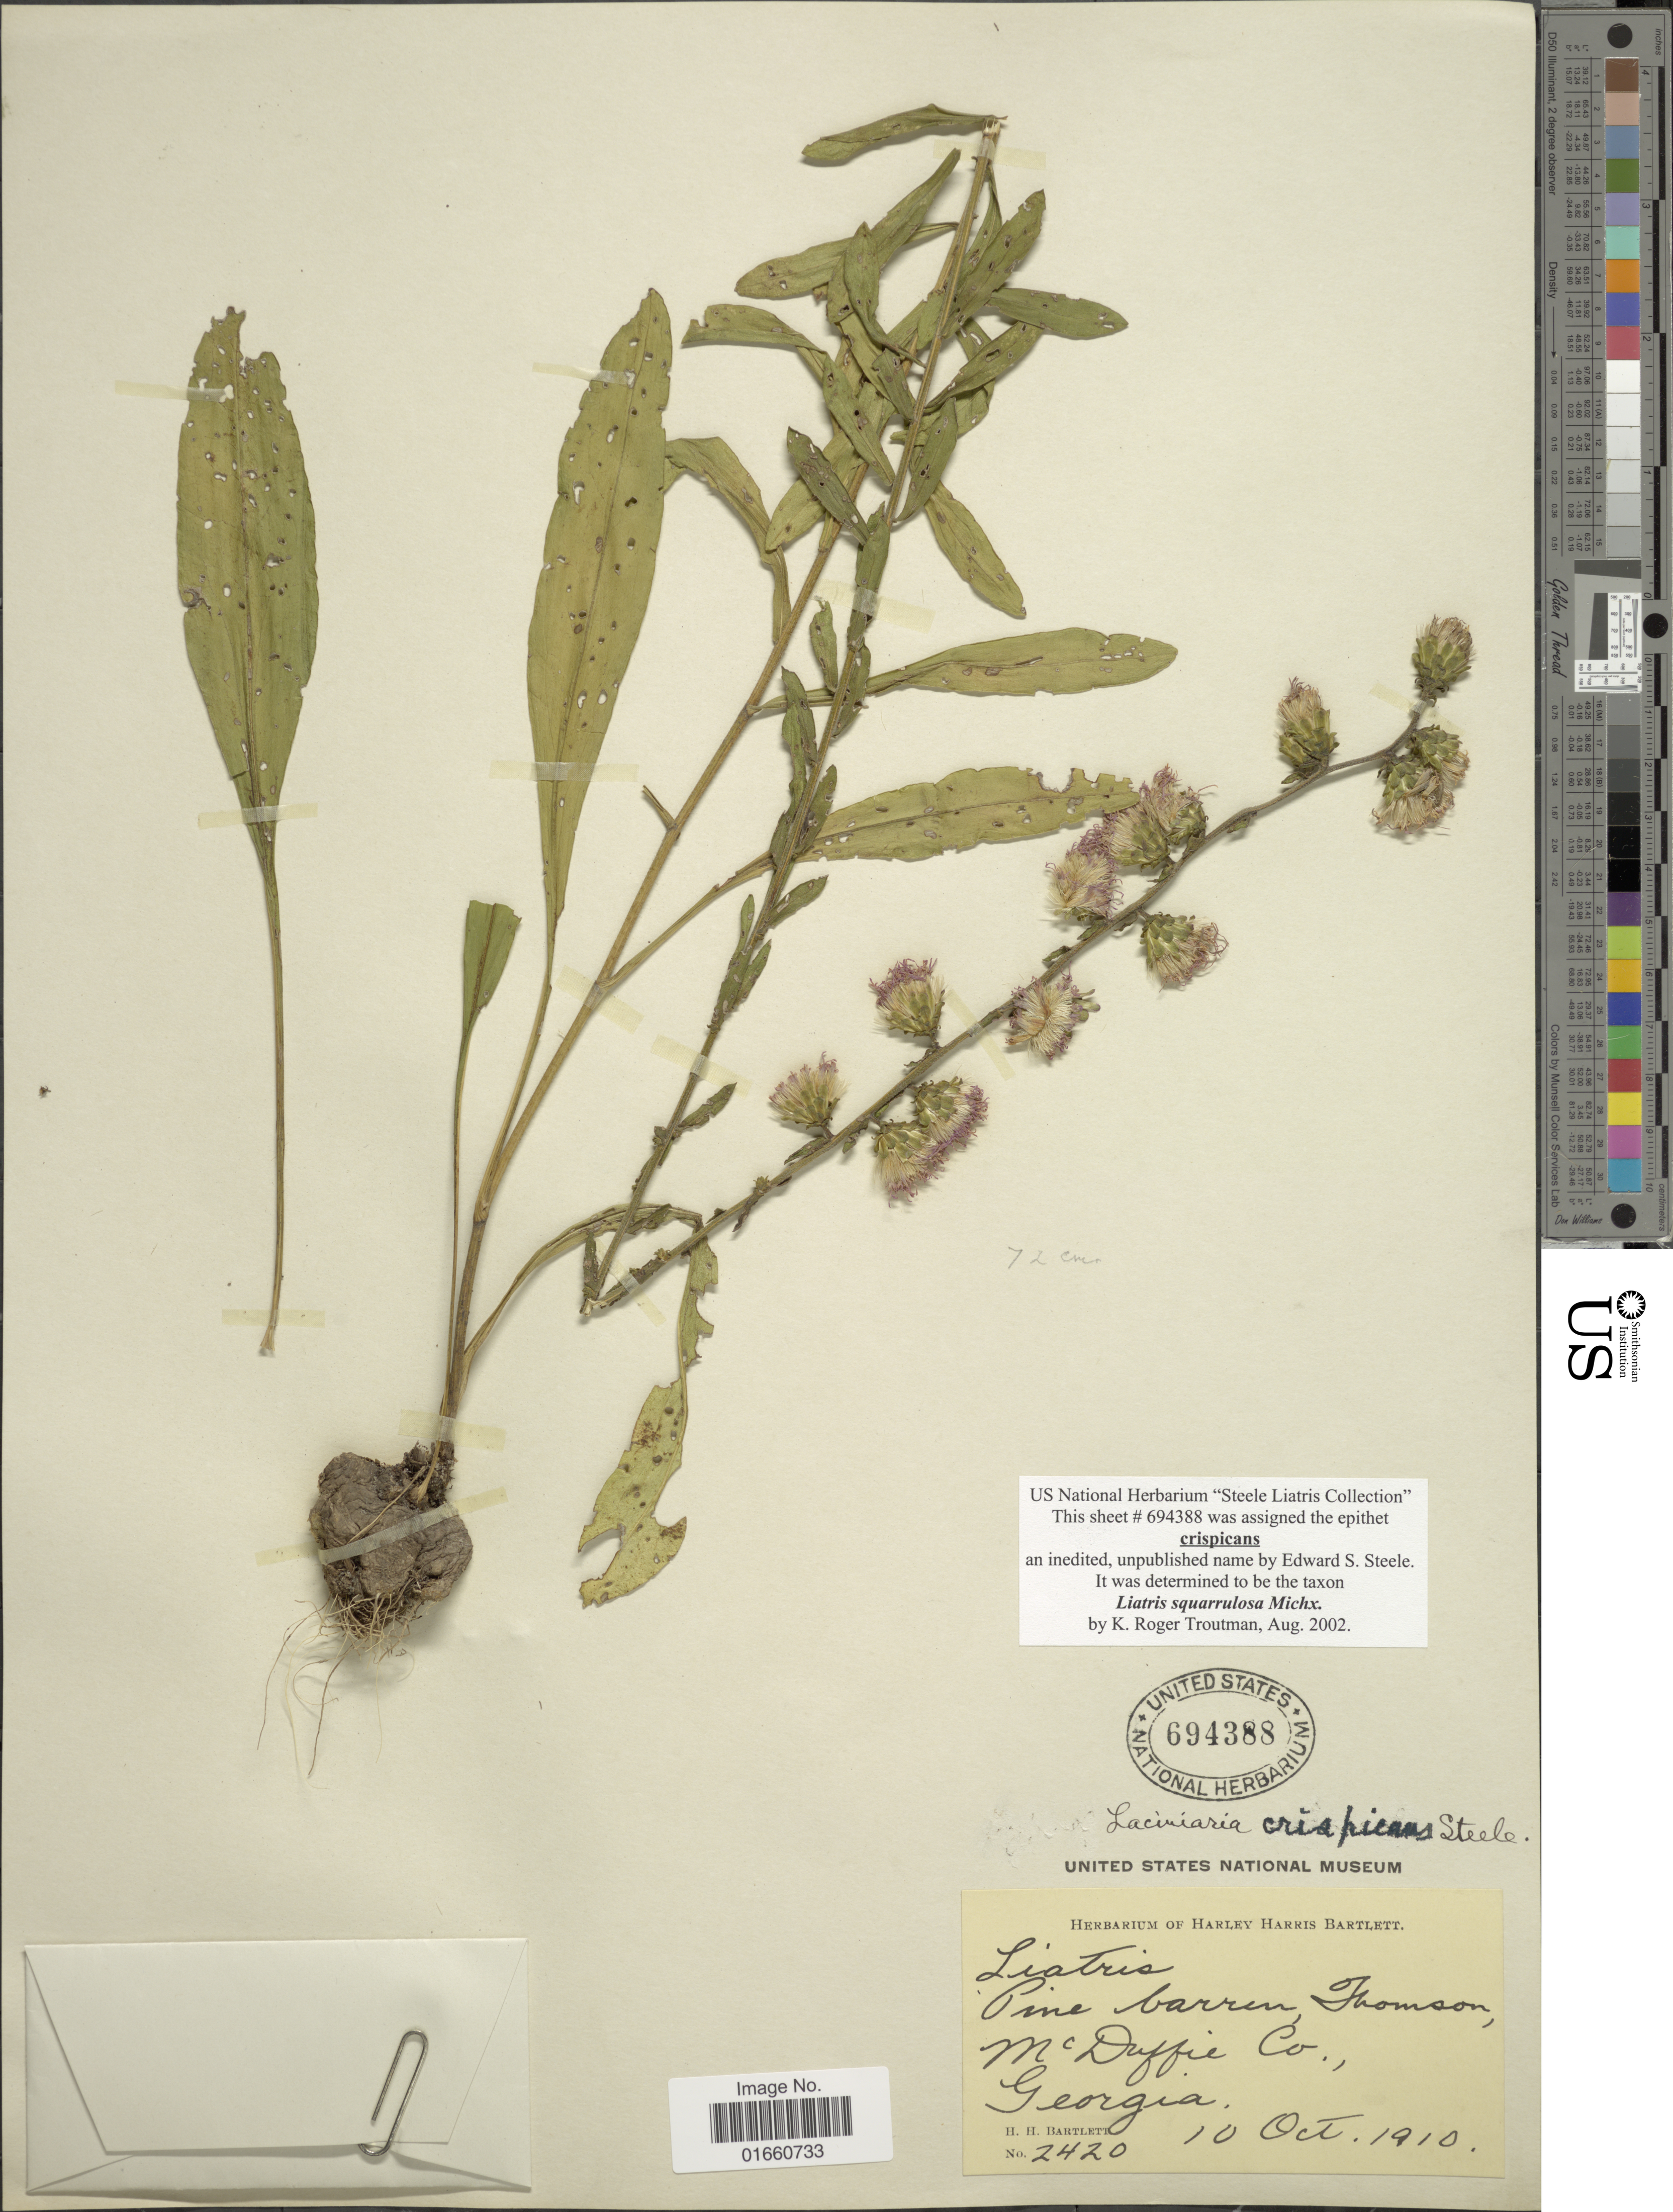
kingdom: Plantae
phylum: Tracheophyta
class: Magnoliopsida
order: Asterales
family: Asteraceae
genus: Liatris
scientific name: Liatris squarrulosa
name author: Michx.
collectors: H. H. Bartlett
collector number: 2420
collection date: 1910-10-10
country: United States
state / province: Georgia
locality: Pine barren, Thomson, McDuffie Co.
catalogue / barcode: US 694388